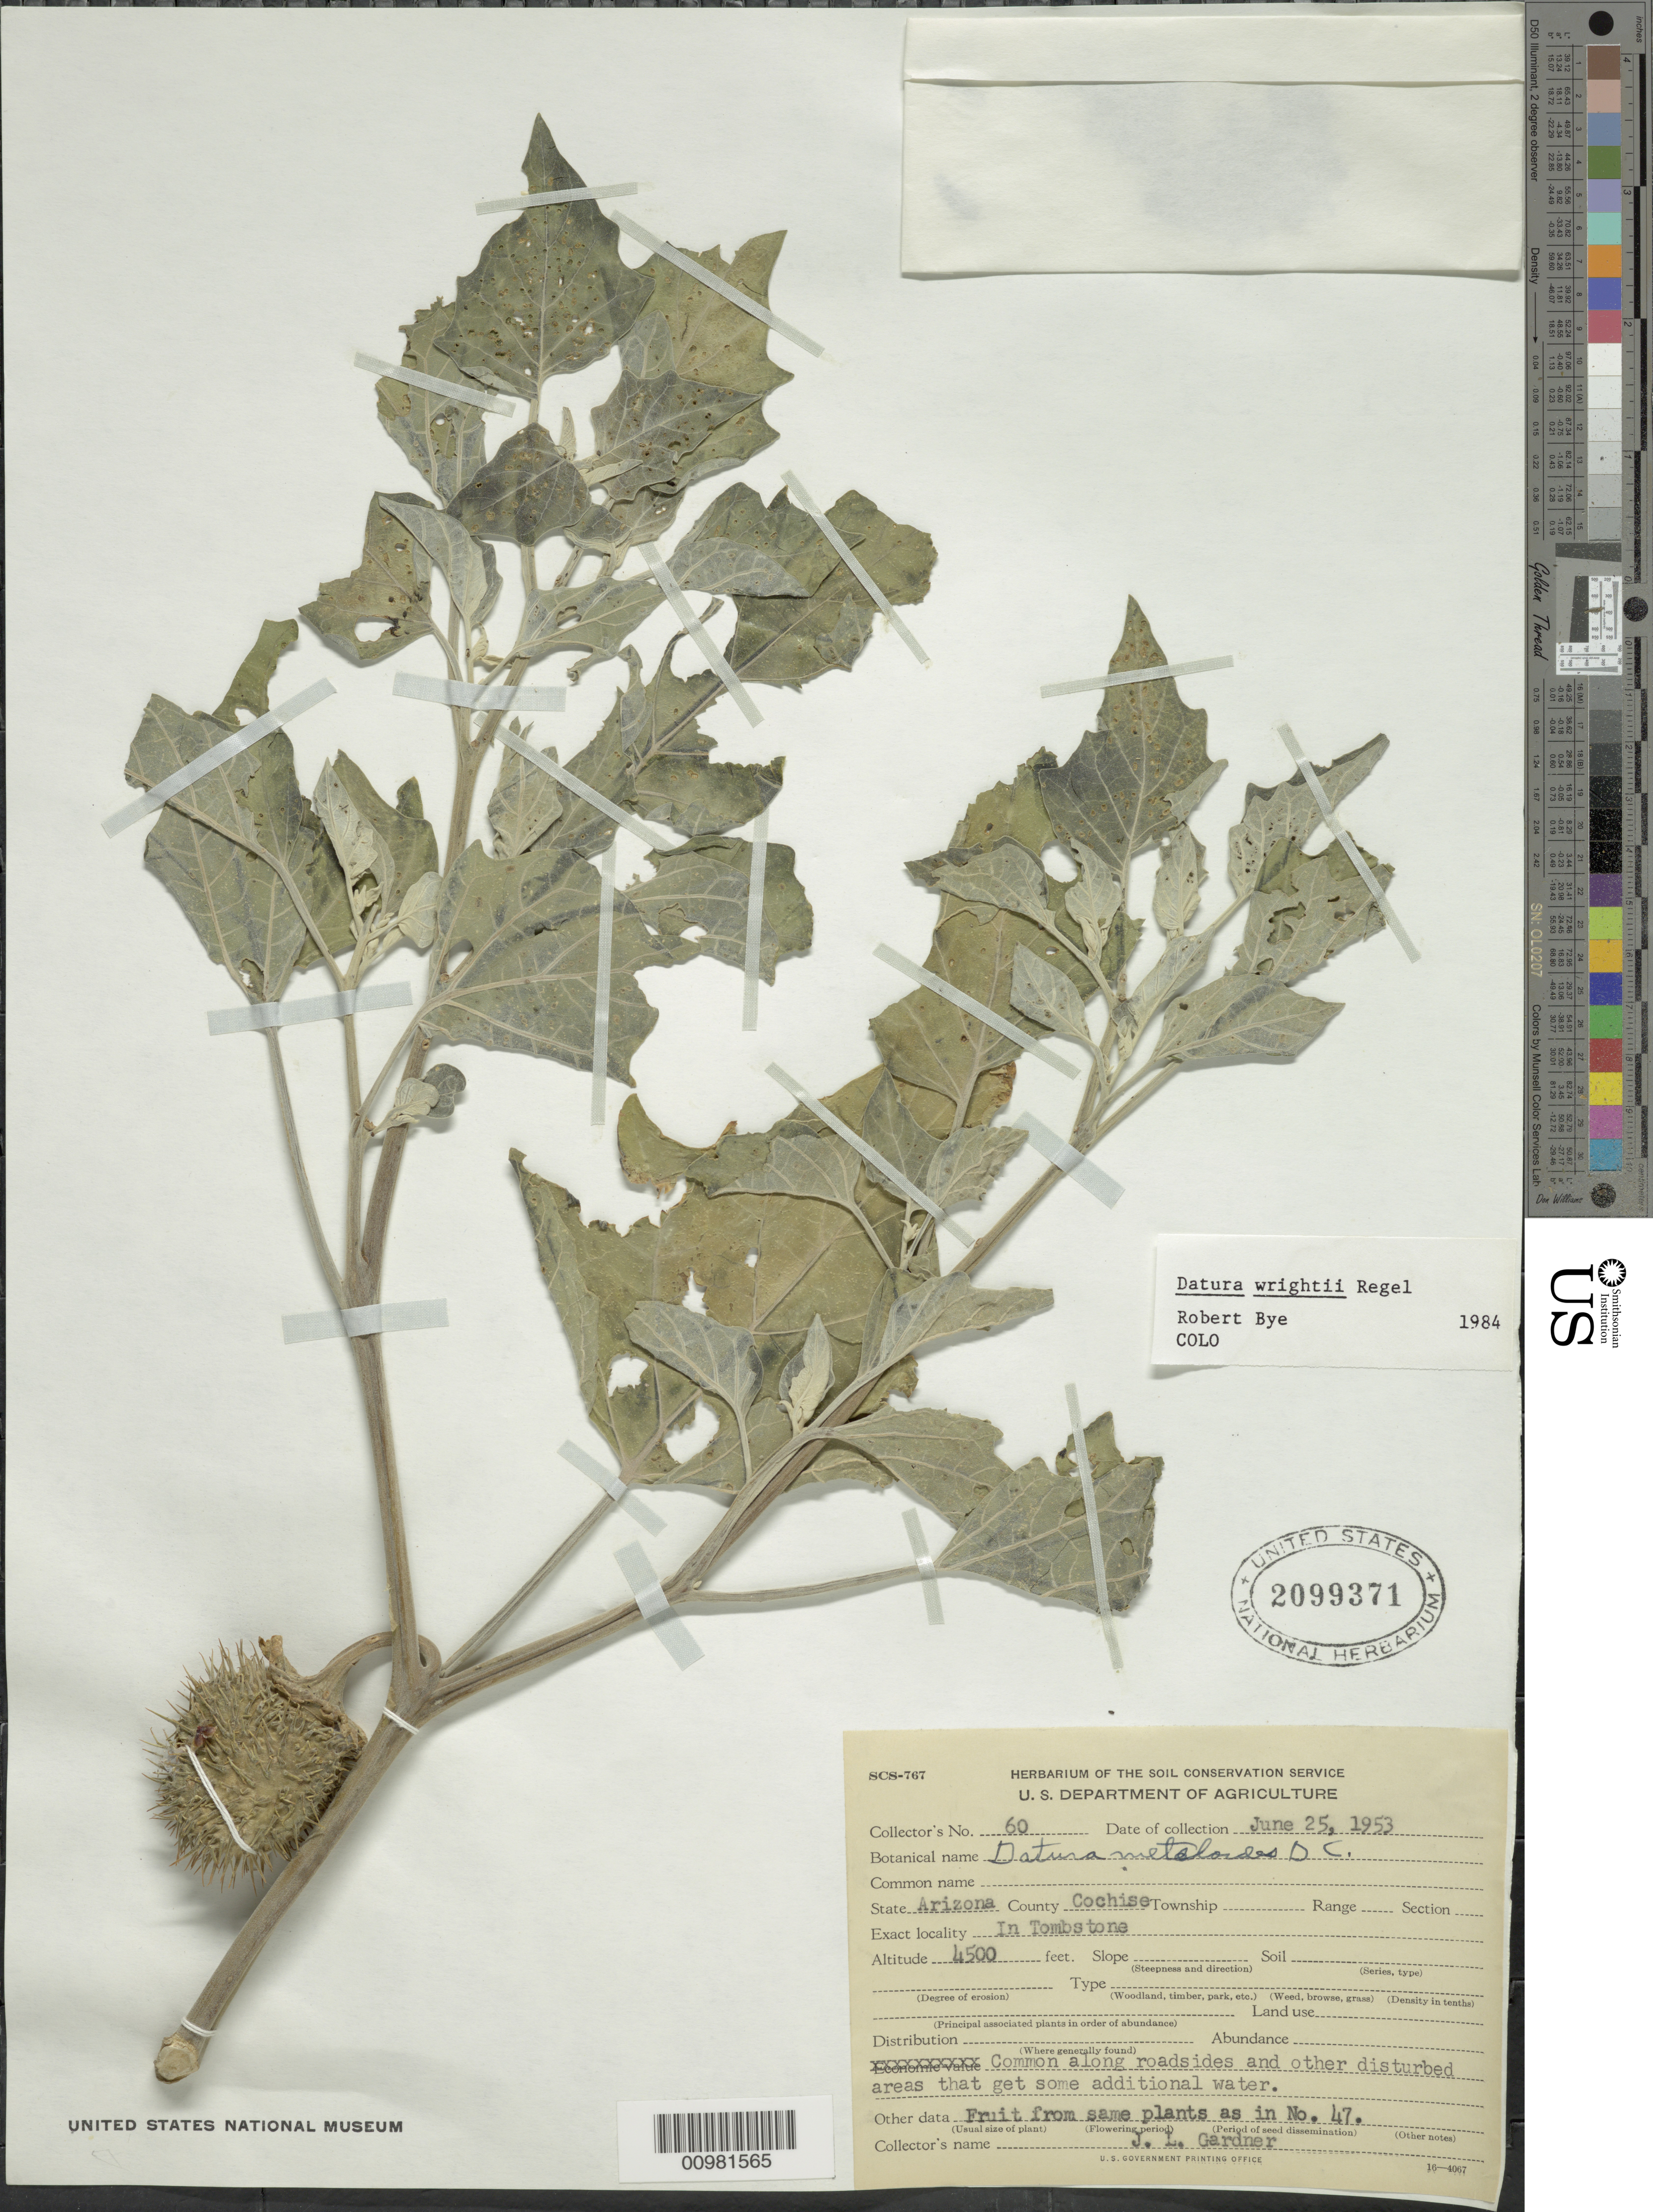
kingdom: Plantae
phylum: Tracheophyta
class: Magnoliopsida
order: Solanales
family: Solanaceae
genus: Datura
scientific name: Datura wrightii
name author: Regel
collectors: J. L. Gardner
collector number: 60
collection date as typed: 25 Jun 1953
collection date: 1953-06-25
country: United States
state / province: Arizona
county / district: Cochise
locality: In Tombstone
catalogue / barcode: US 2099371